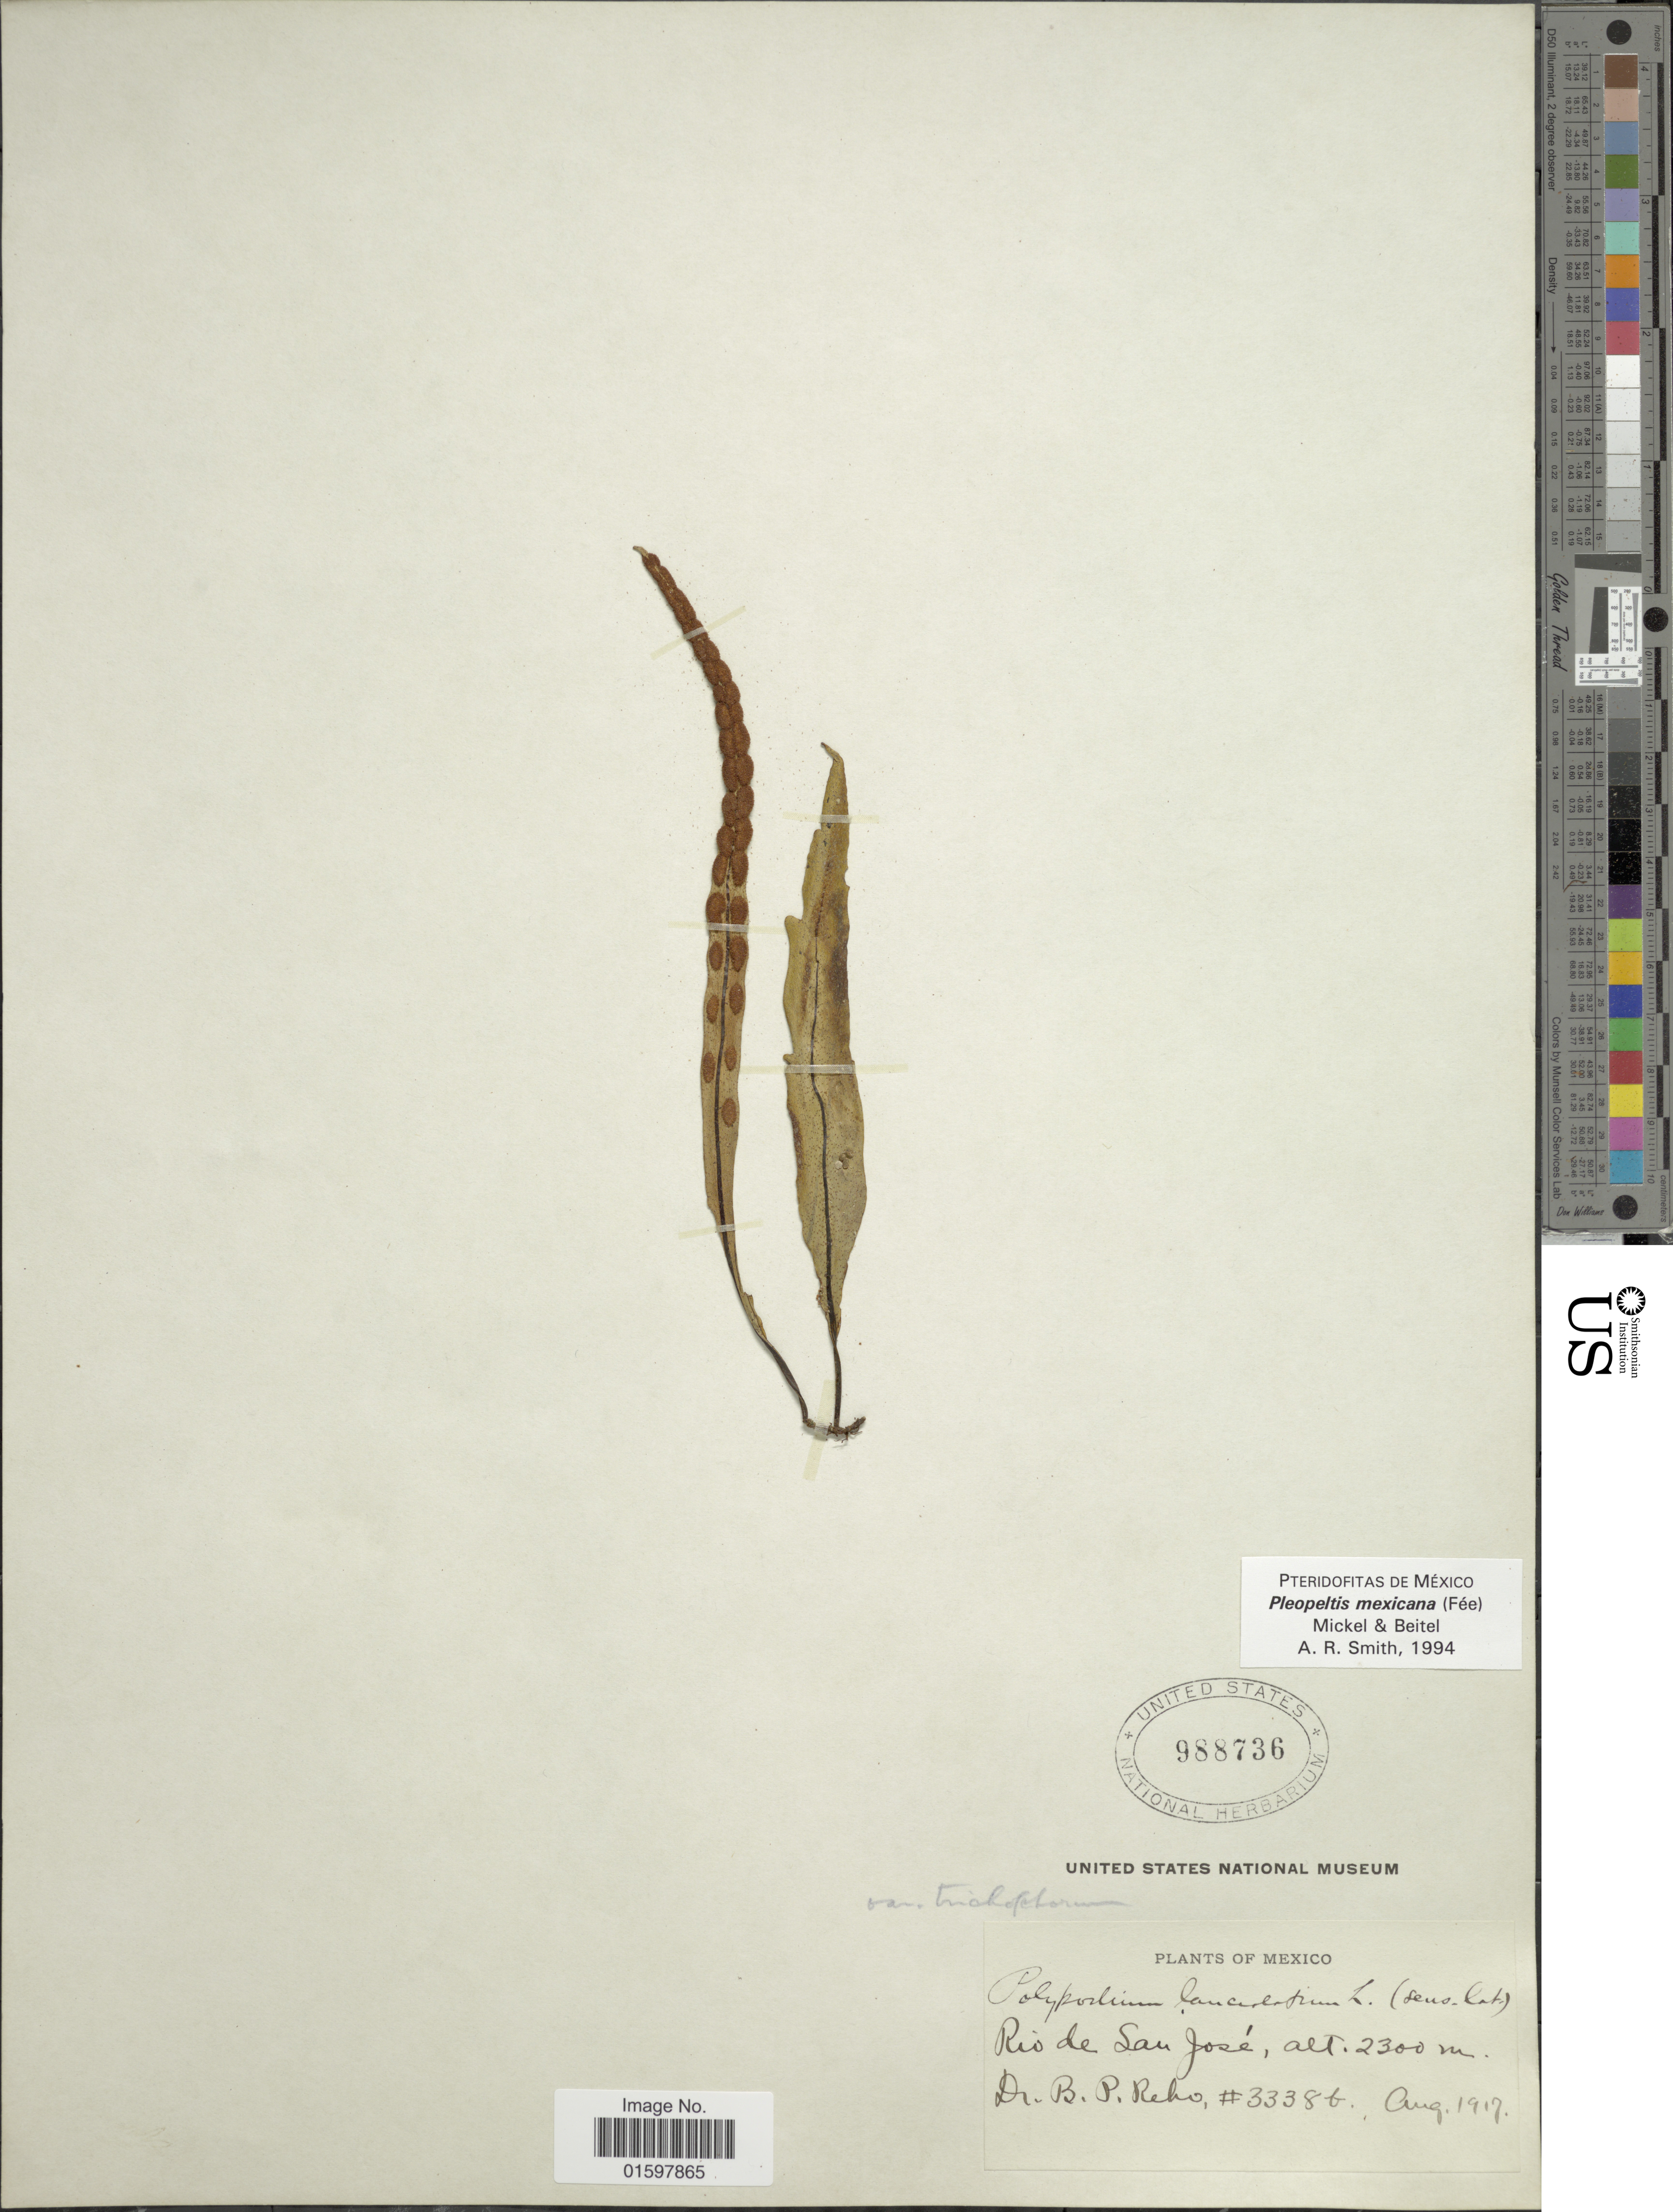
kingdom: Plantae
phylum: Tracheophyta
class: Polypodiopsida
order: Polypodiales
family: Polypodiaceae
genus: Pleopeltis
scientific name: Pleopeltis mexicana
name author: (Fée) Mickel & Beitel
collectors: B. P. Reko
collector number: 3338b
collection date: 1917-08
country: Mexico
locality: Rio de San José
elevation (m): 2300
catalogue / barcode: US 988736